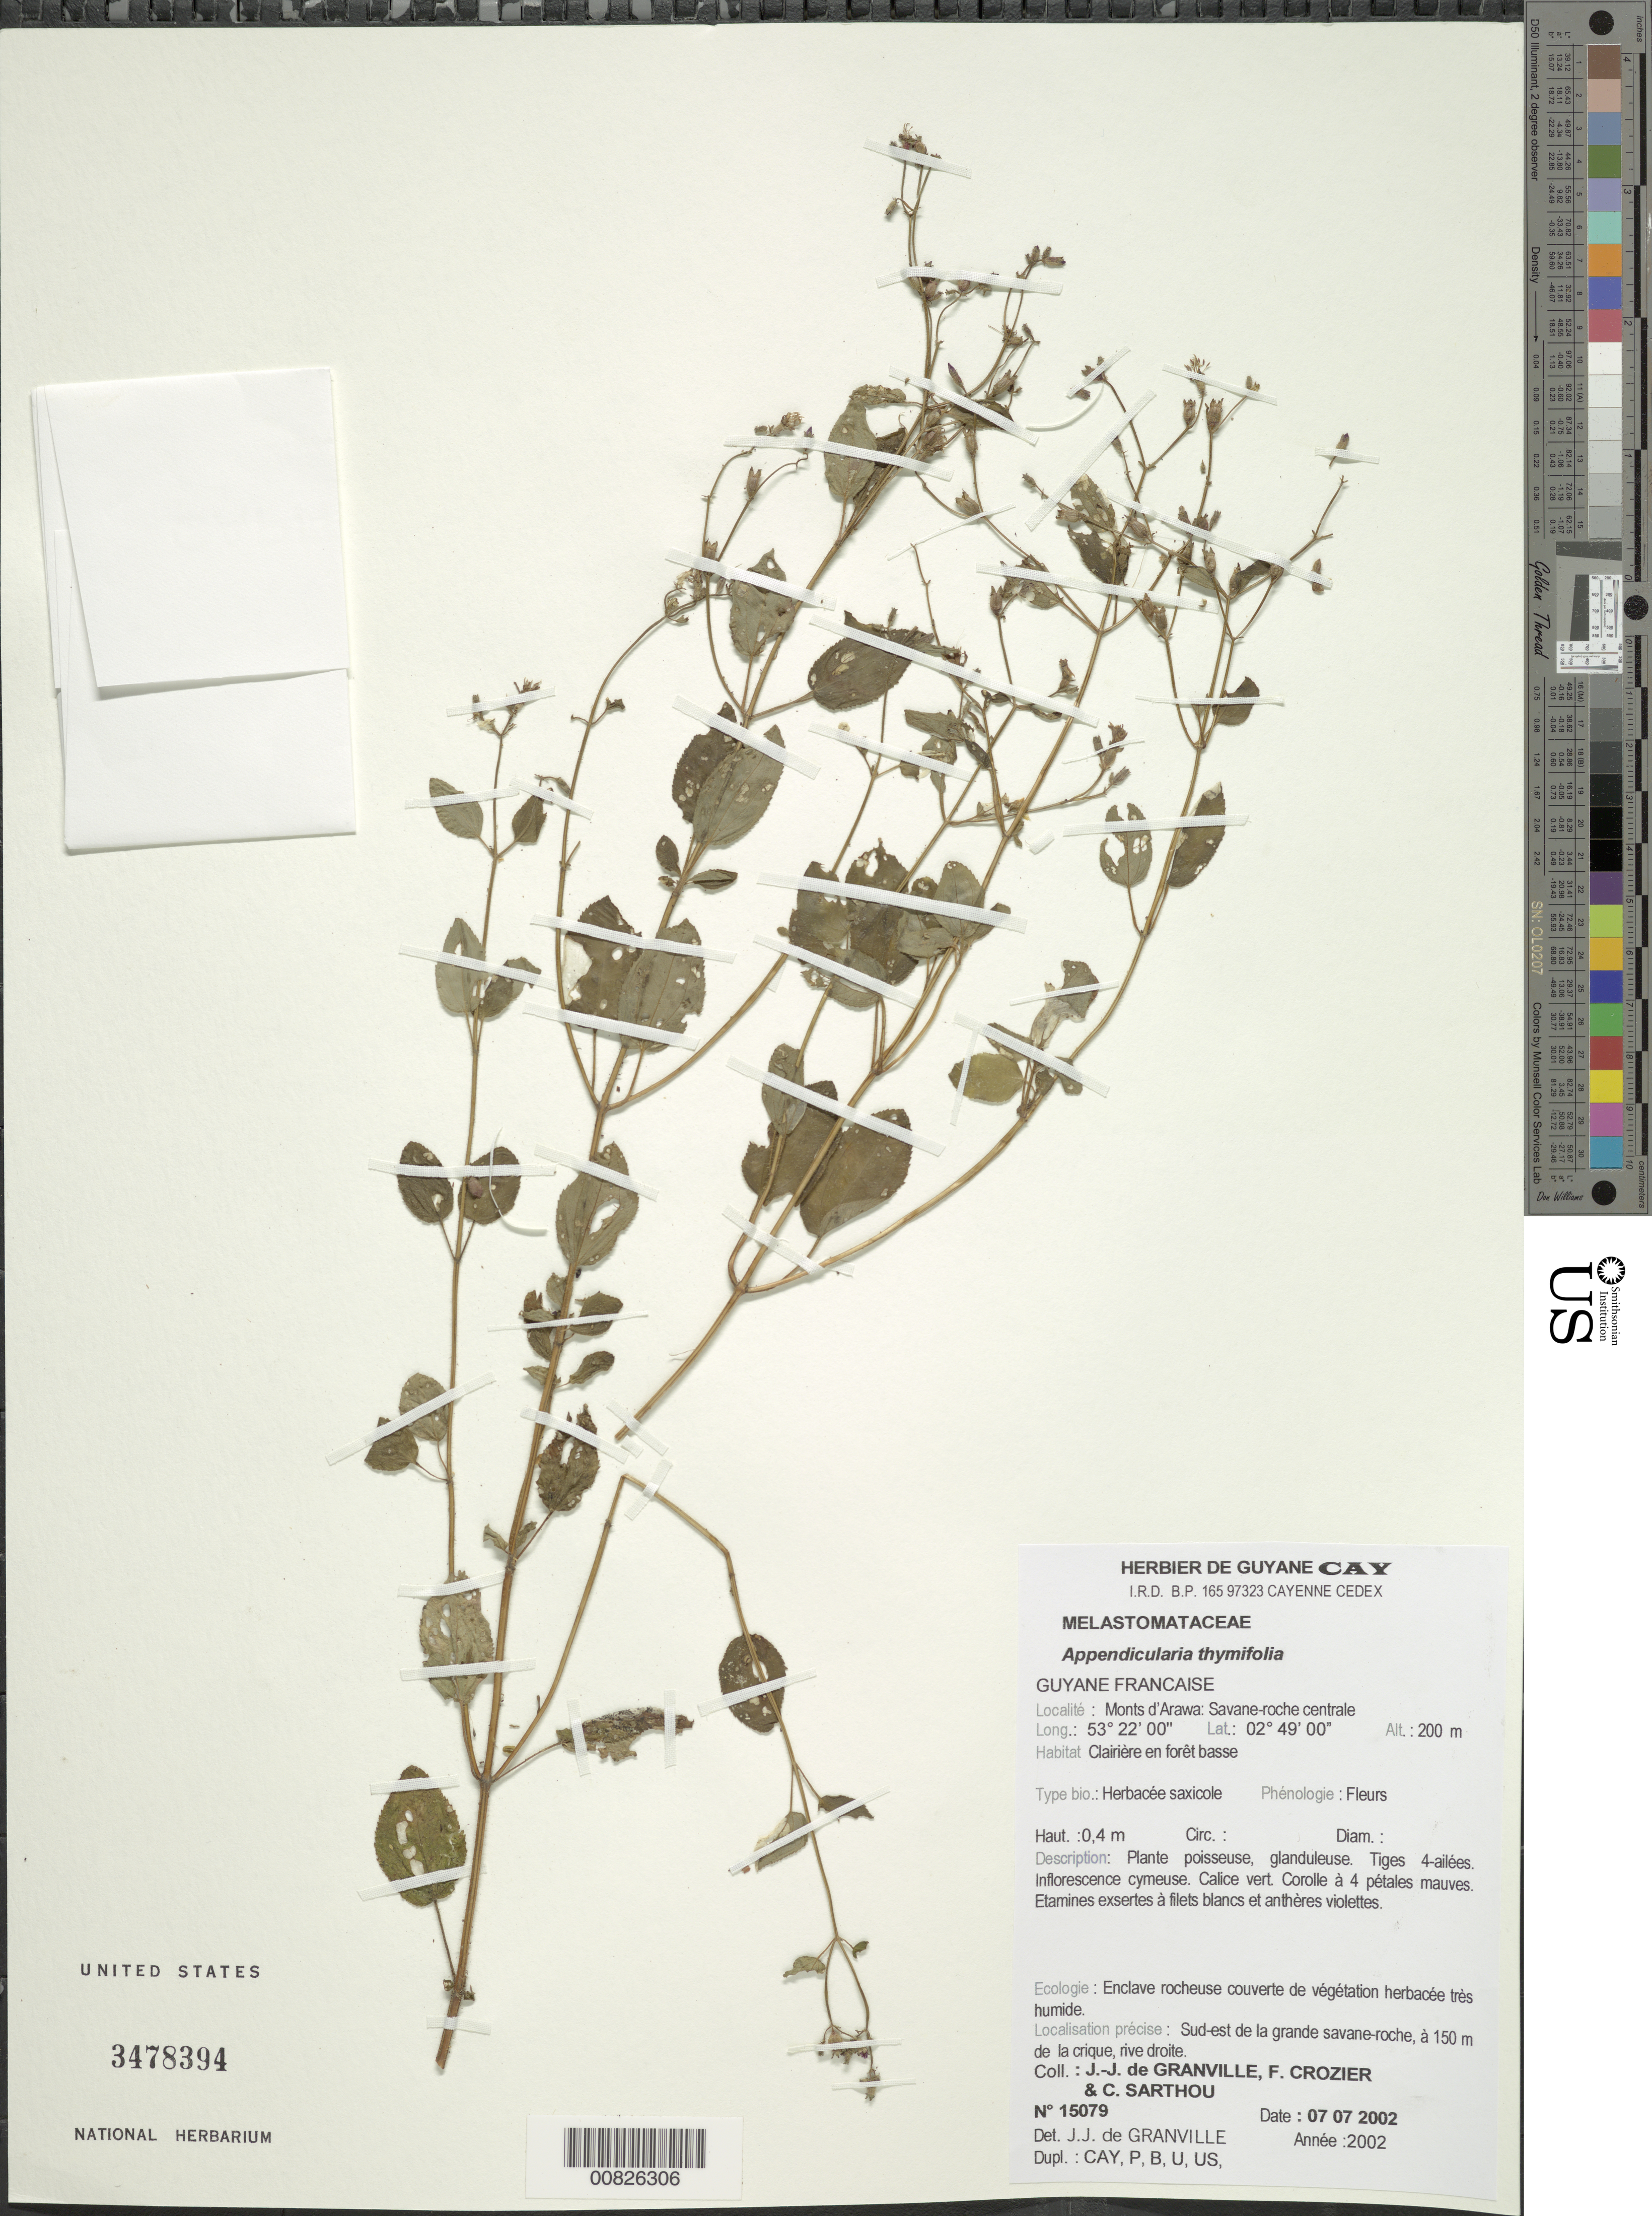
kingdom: Plantae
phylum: Tracheophyta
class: Magnoliopsida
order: Myrtales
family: Melastomataceae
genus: Ernestia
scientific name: Ernestia rubra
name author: Pulle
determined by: Nunes da Silva, Diego, (RB), Jardim Botanico do Rio de Janeiro - Herbario (BRAZIL)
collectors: J.-J. de Granville, F. Crozier & C. Sarthou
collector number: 15079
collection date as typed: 7-Jul-02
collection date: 2002-07-07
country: French Guiana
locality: Monts d'Arawa, zone de la savane-roche centrale, sud-est de la grande savane-roche, à 150 m de la crique, rive droite.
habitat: Clairière en forêt basse, enclave rocheuse couverte de végétation herbacée très humide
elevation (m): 200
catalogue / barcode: US 3478394